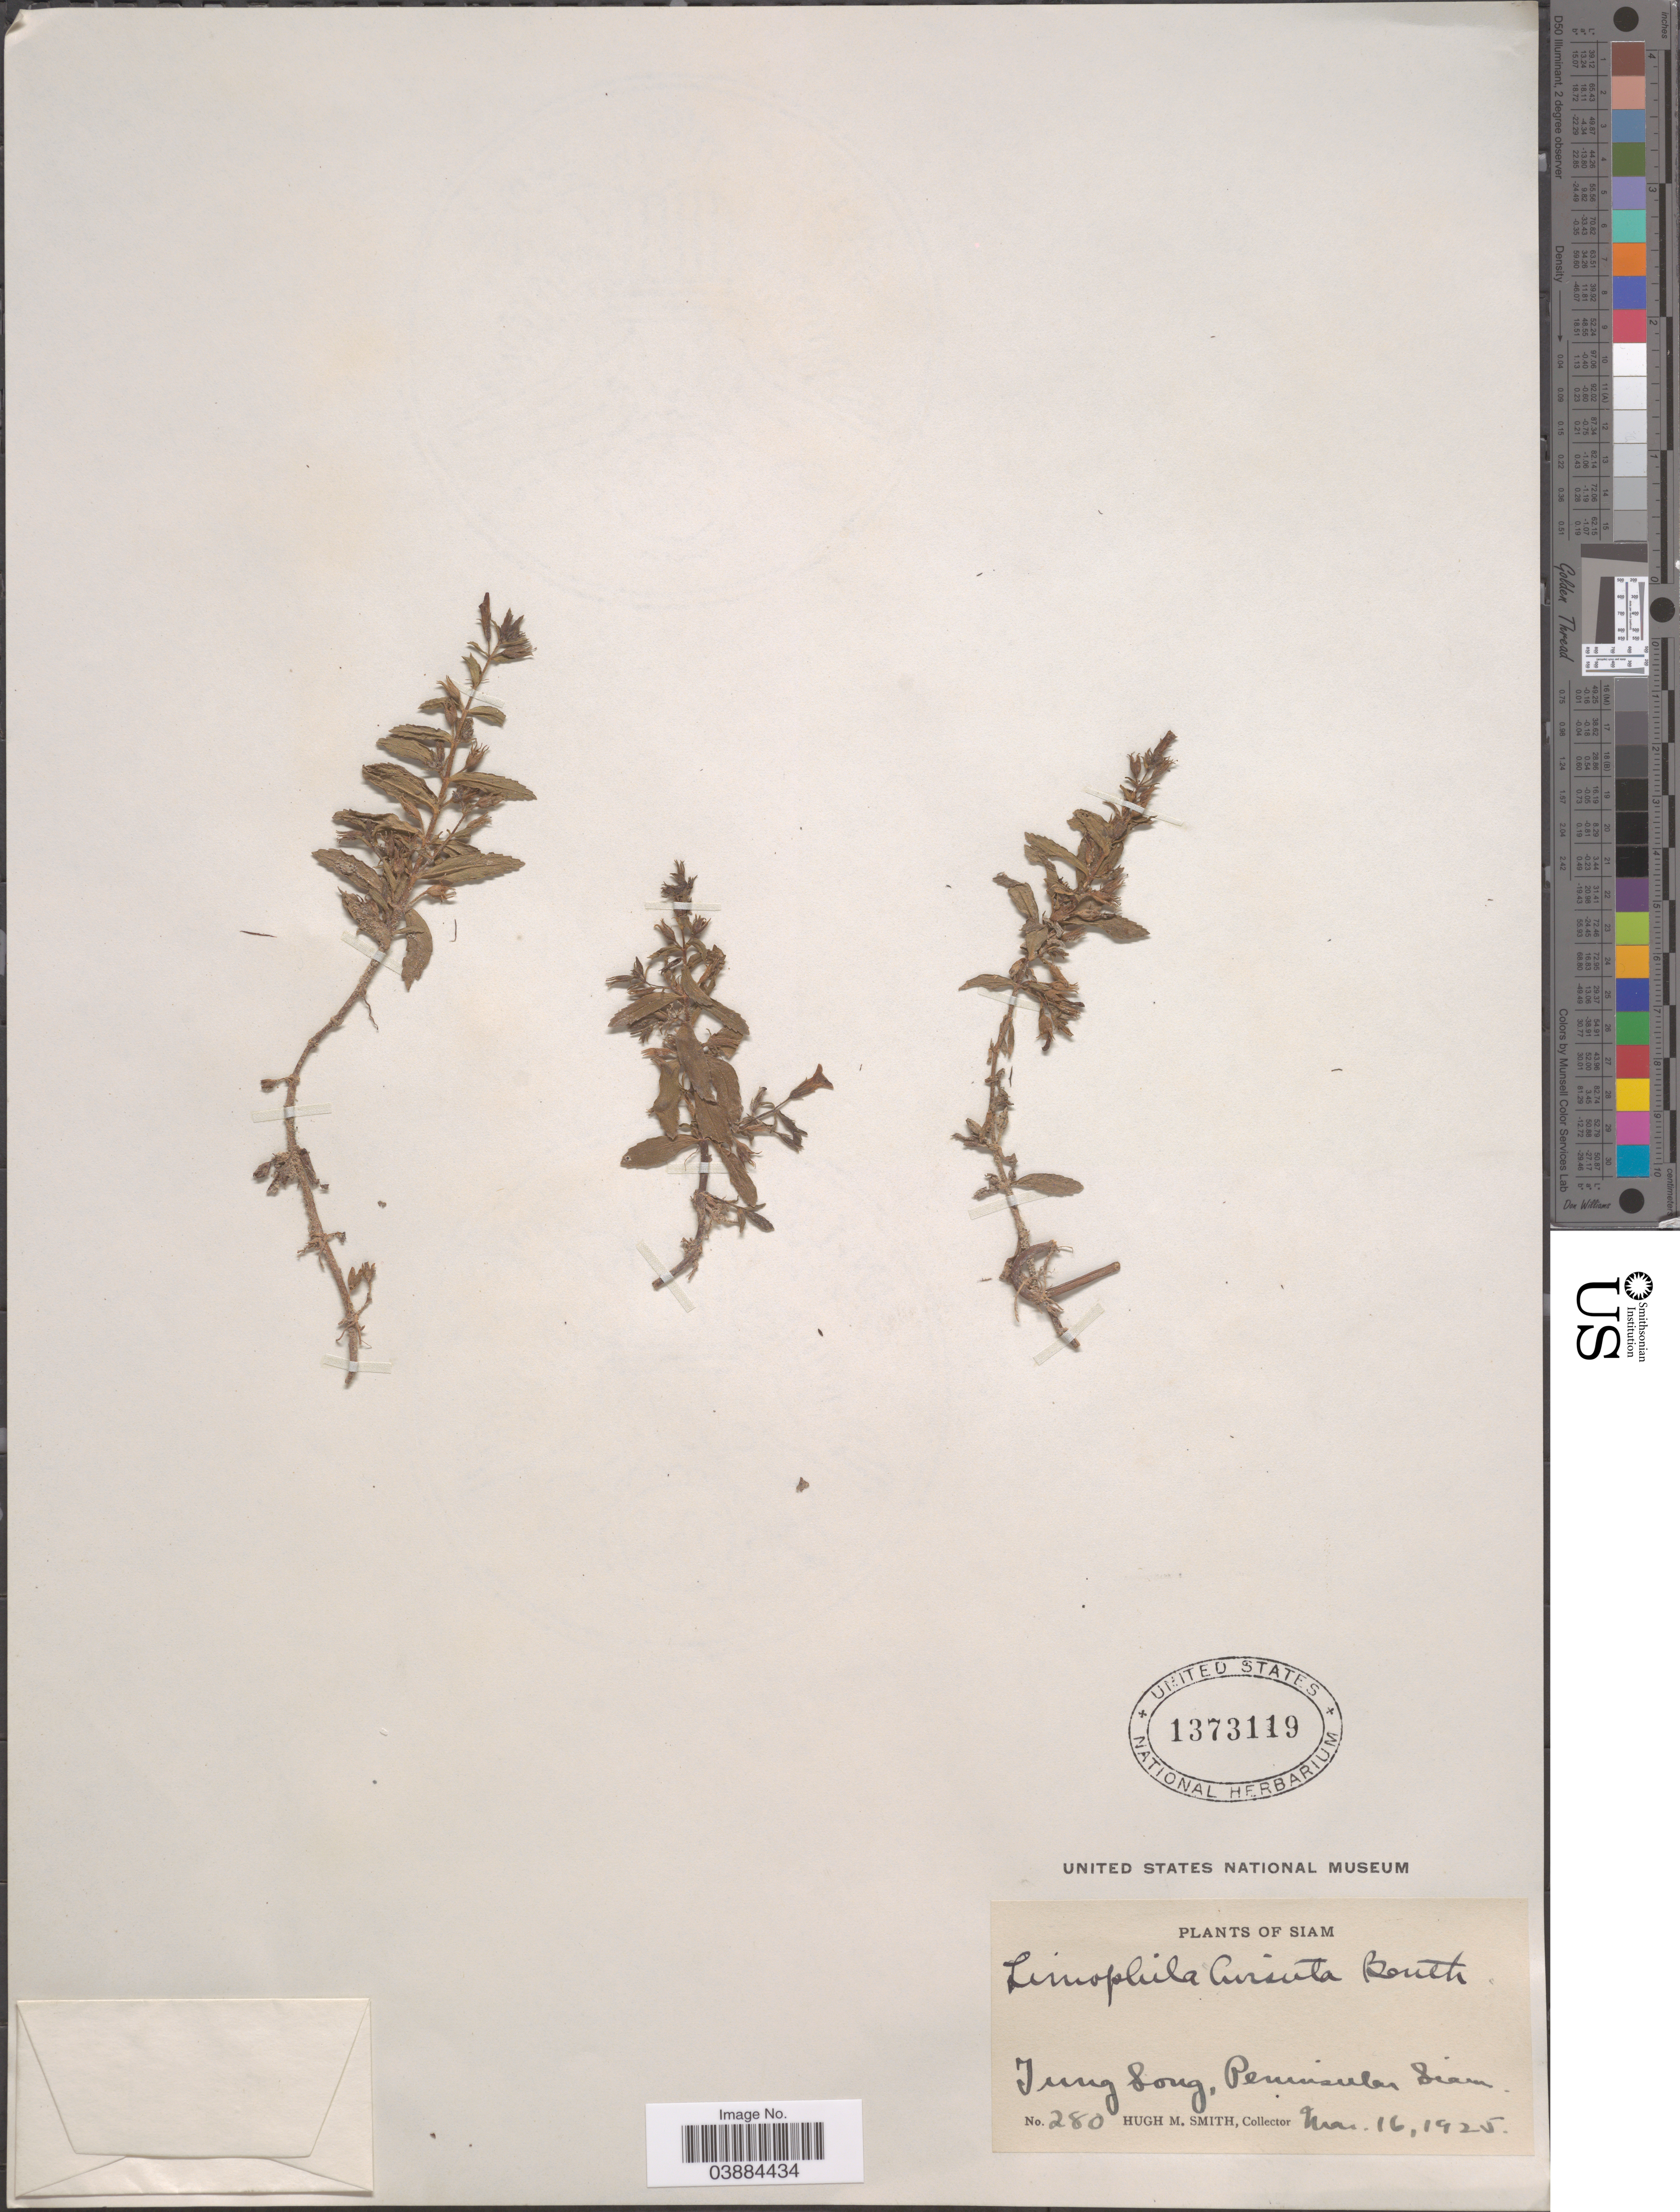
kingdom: Plantae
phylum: Tracheophyta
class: Magnoliopsida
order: Lamiales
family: Plantaginaceae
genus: Limnophila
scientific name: Limnophila chinensis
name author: (Osbeck) Merr.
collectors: H. M. Smith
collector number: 280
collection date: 1925-03-16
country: Thailand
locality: Siam. Tung Song, Peninsula Siam.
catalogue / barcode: US 1373119